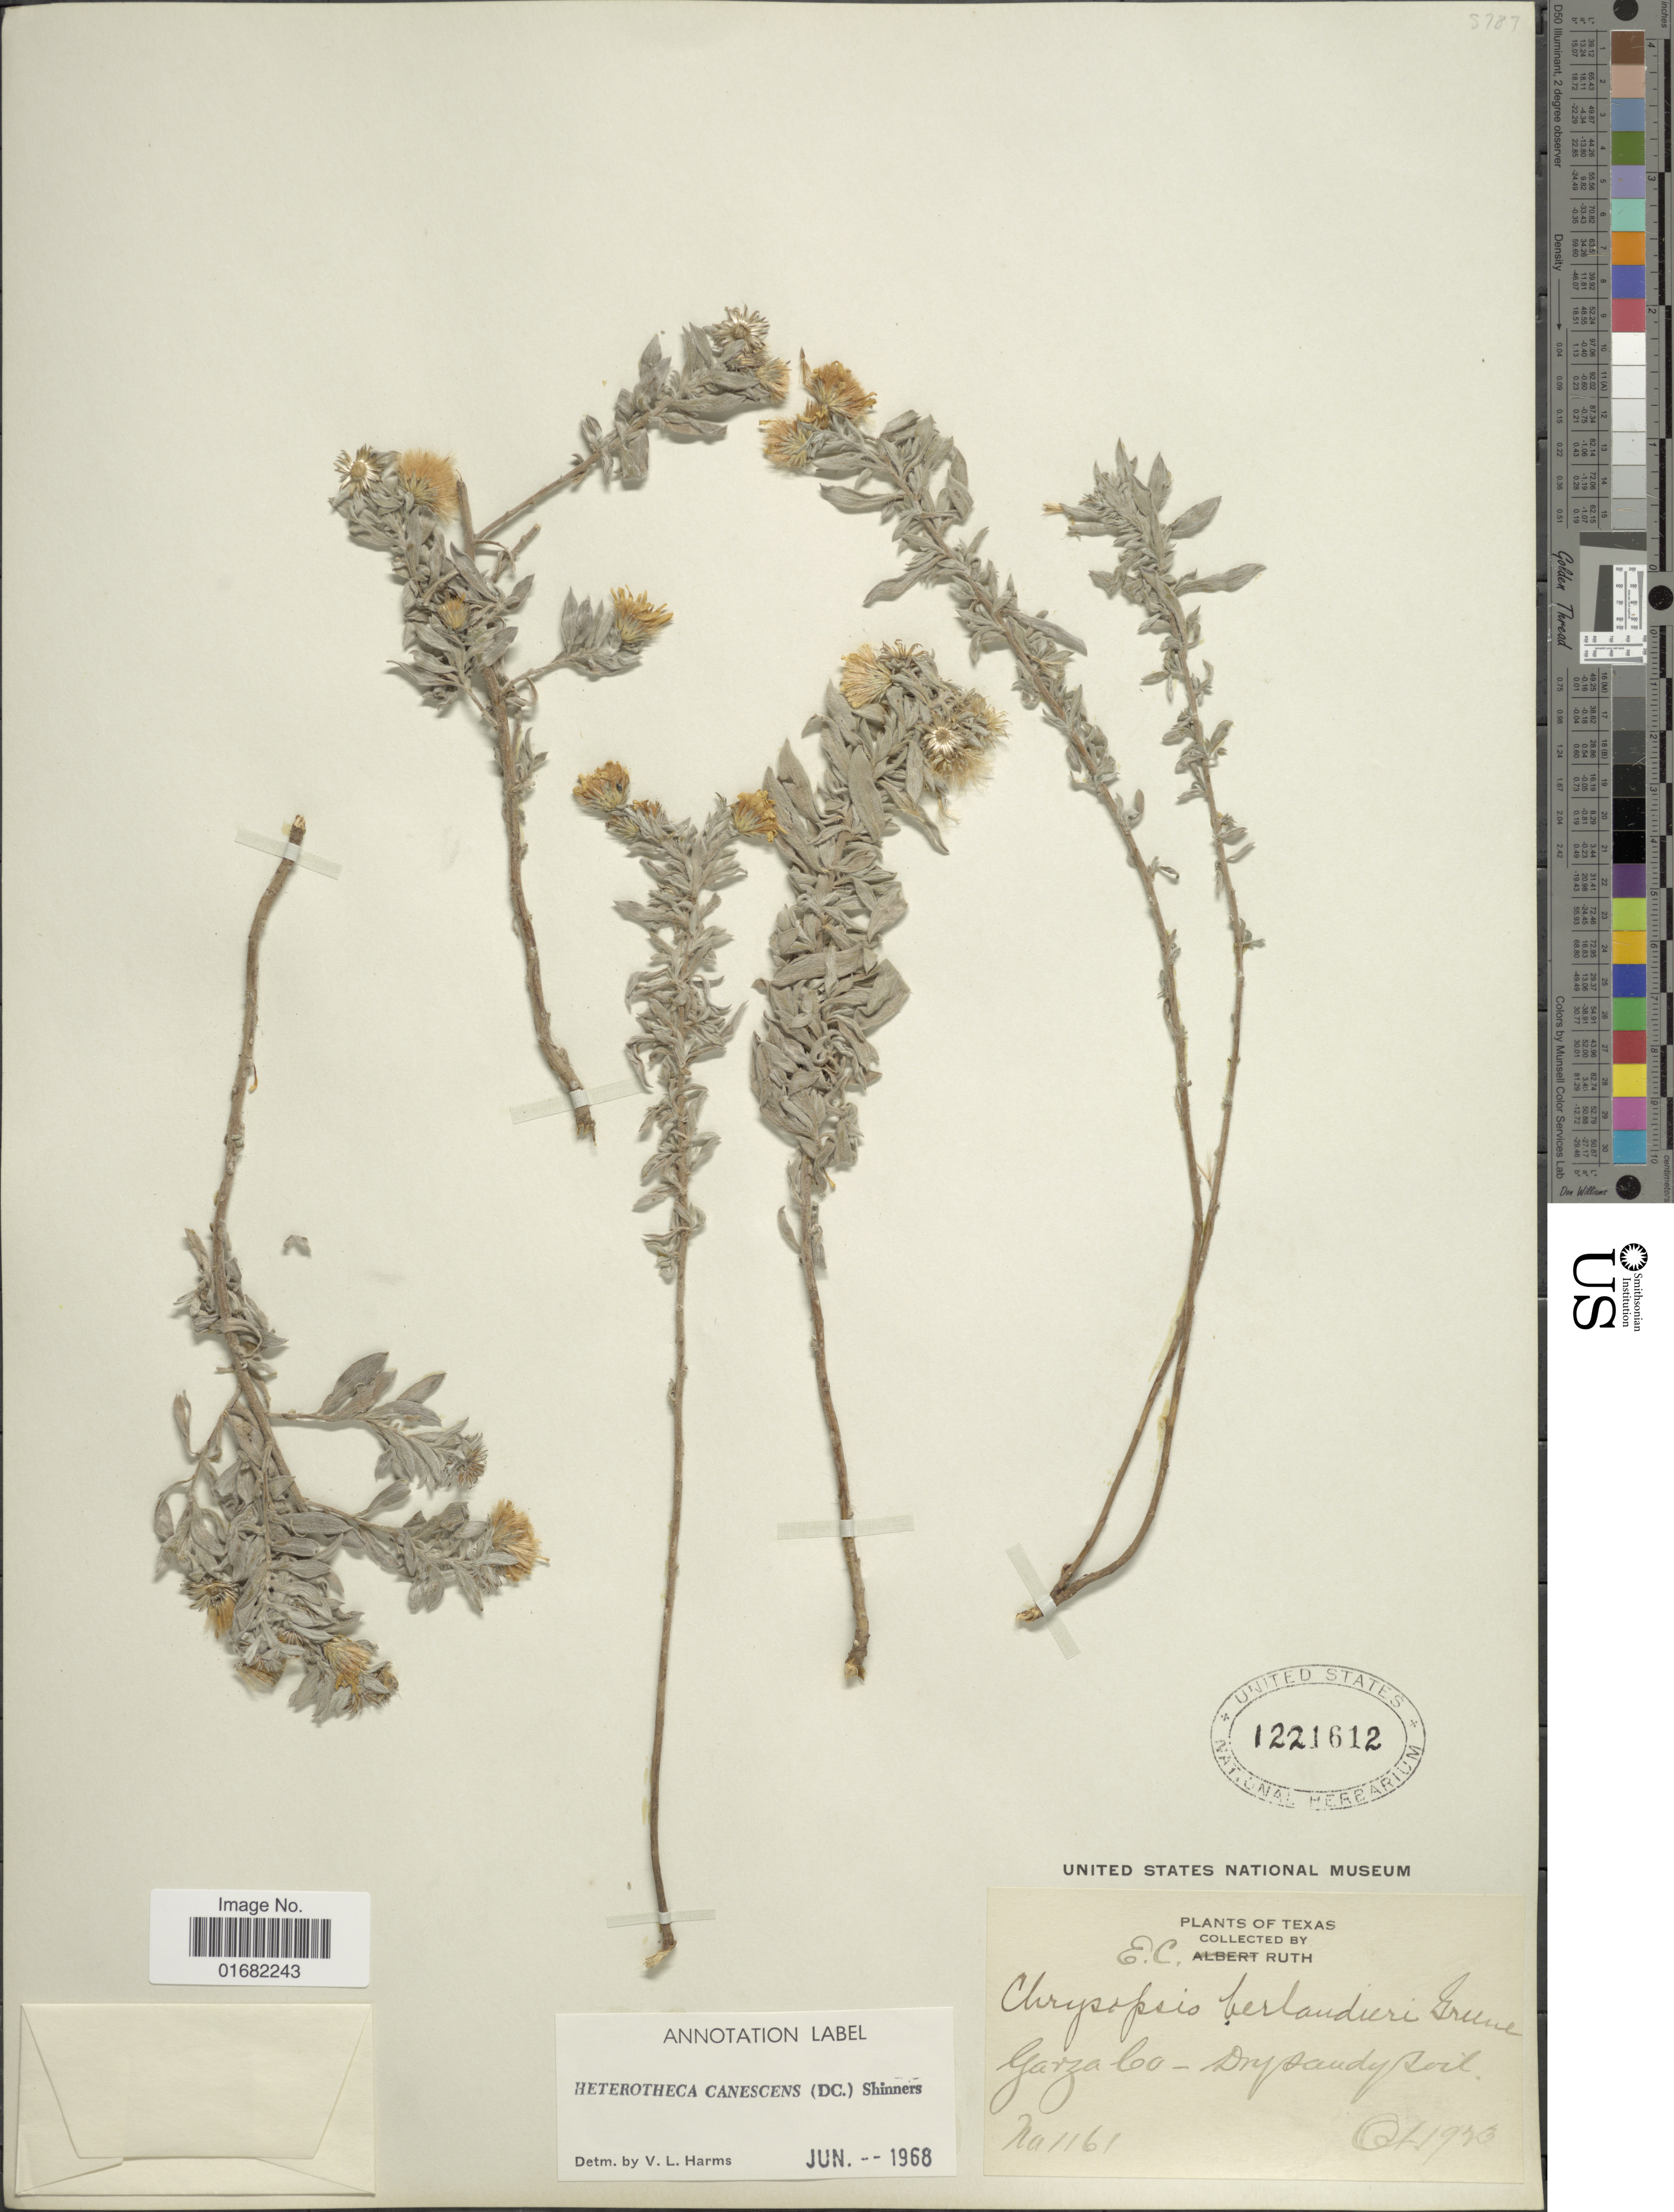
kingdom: Plantae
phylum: Tracheophyta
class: Magnoliopsida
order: Asterales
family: Asteraceae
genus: Heterotheca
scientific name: Heterotheca canescens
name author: (DC.) Shinners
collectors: E. Ruth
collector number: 1161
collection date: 1933-10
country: United States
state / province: Texas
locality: Garza Co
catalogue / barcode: US 1221612